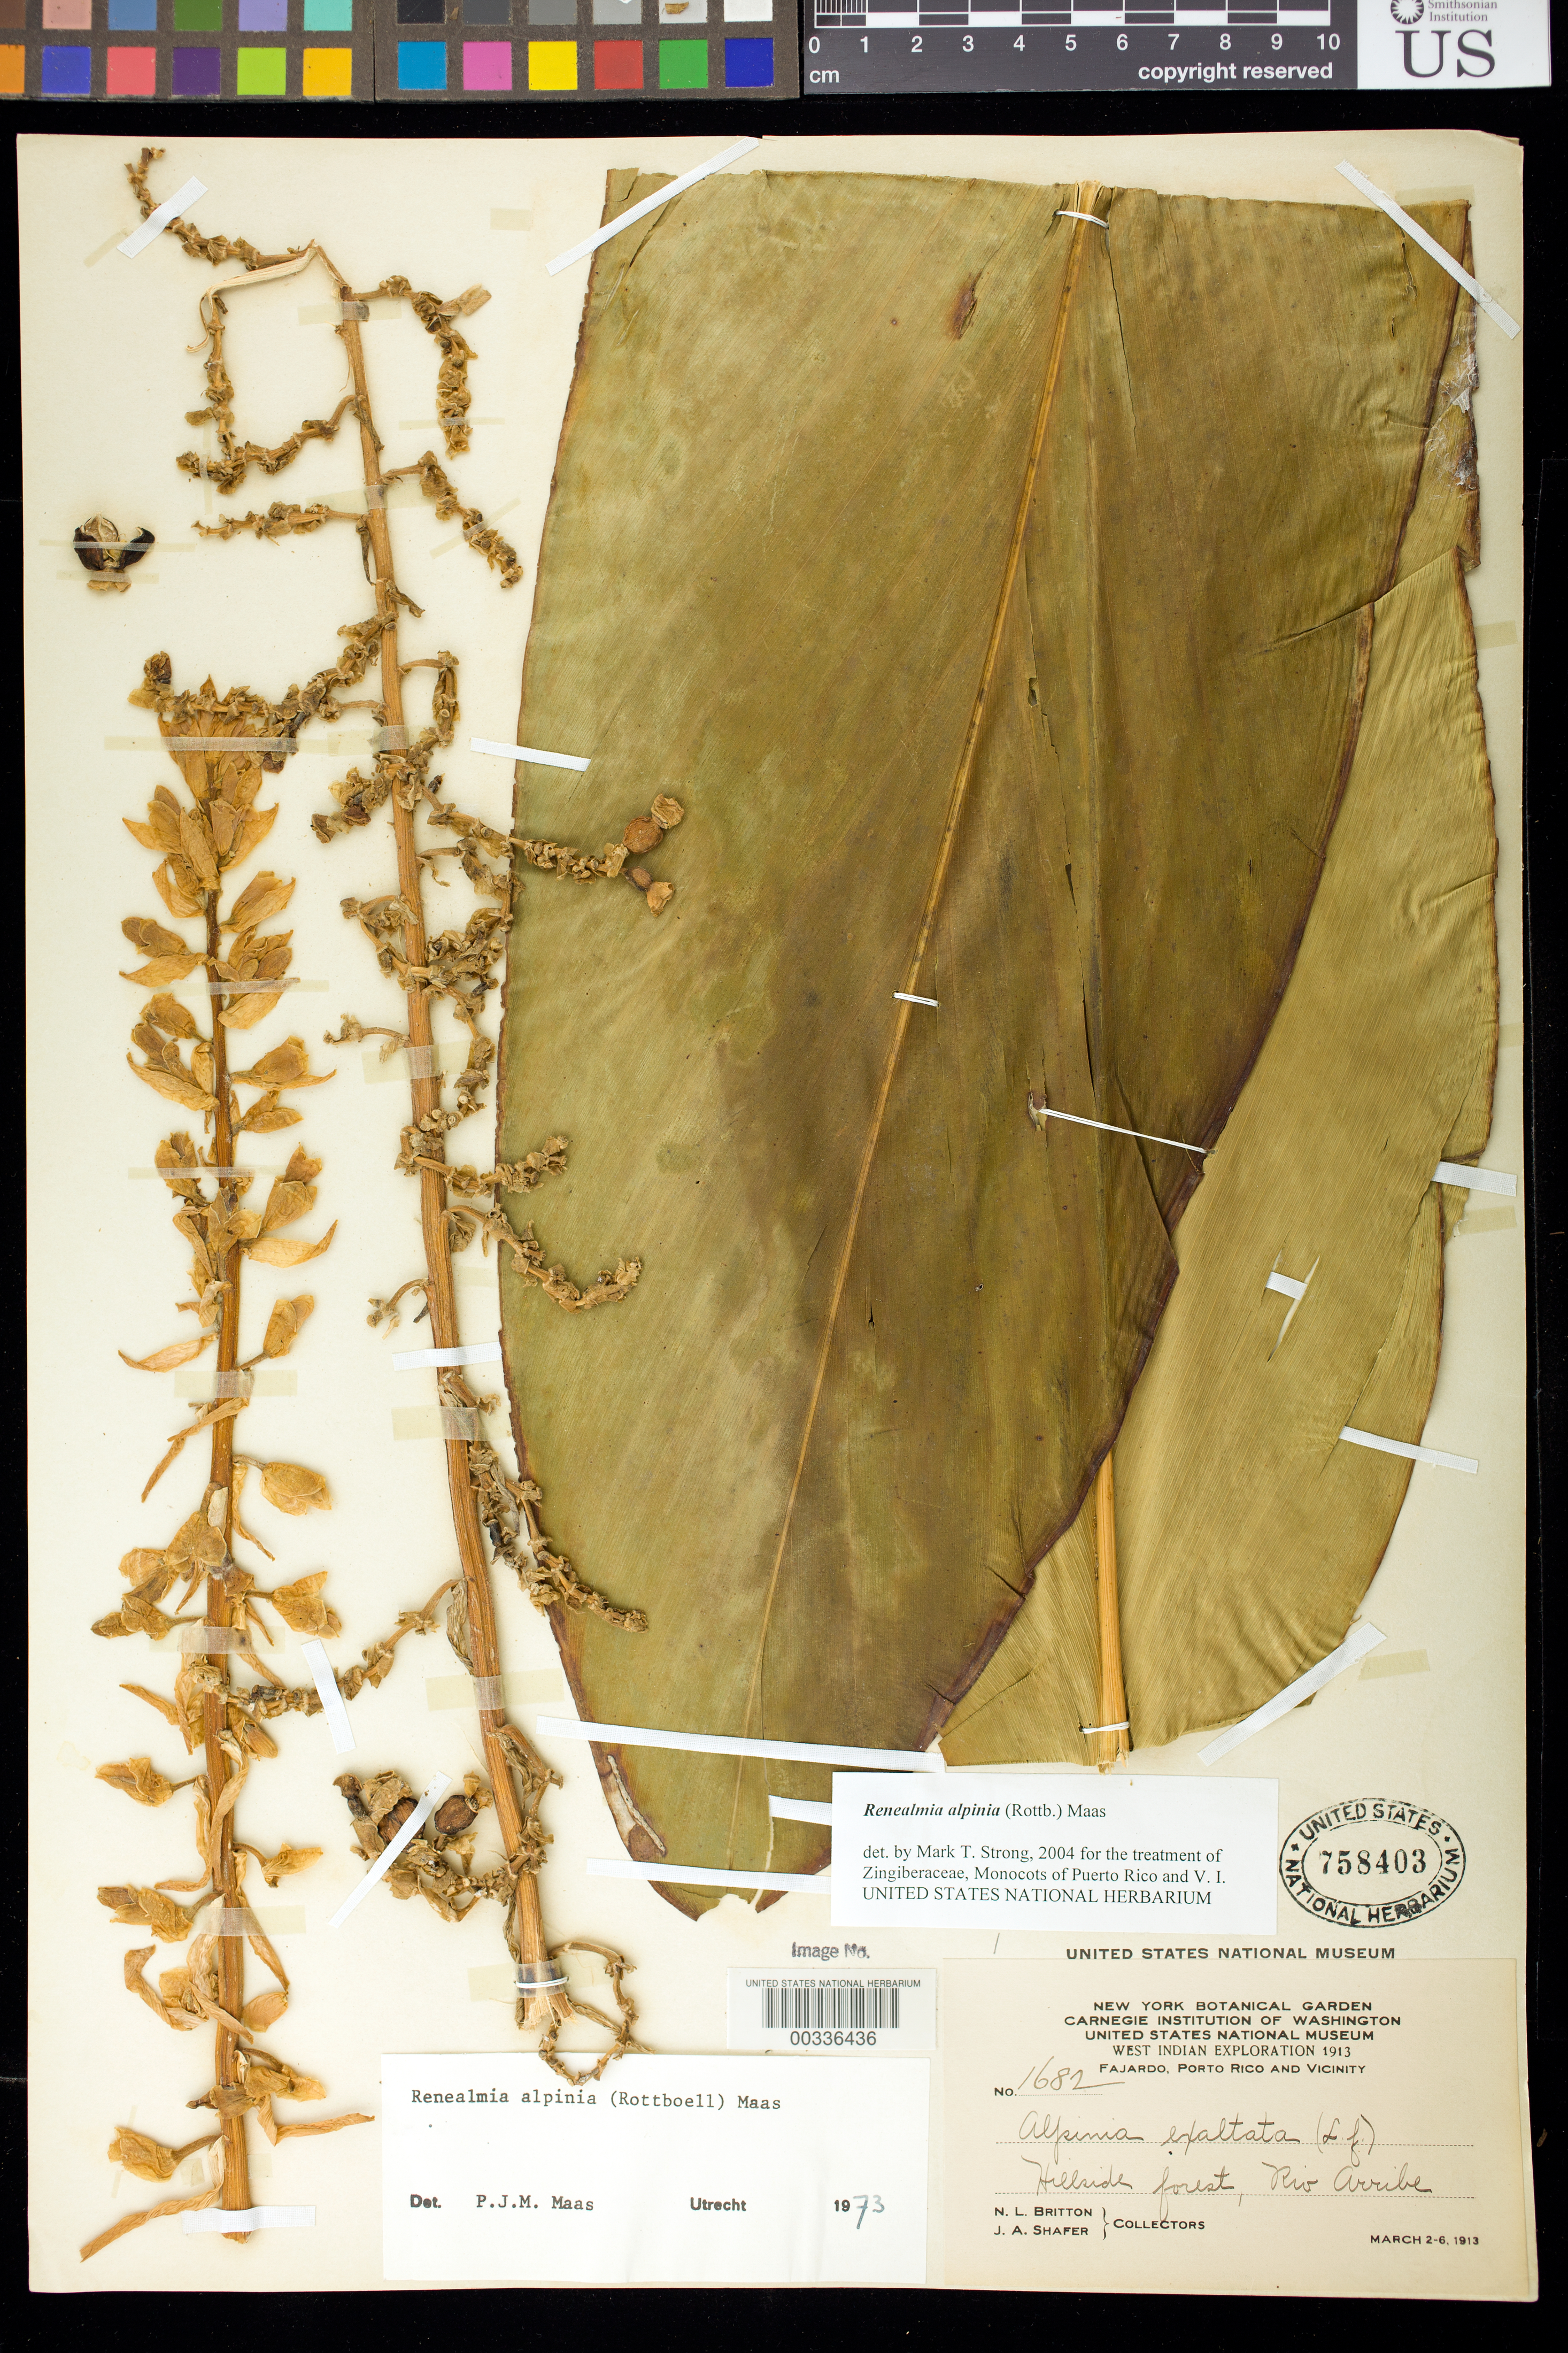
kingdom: Plantae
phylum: Tracheophyta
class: Liliopsida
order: Zingiberales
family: Zingiberaceae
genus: Renealmia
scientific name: Renealmia alpinia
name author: (Rottb.) Maas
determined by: Maas, Paul J. M.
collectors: N. Britton & J. A. Shafer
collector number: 1682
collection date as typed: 02 Mar 1913 to 06 Mar 1913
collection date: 1913-03-02/1913-03-06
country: Puerto Rico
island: Greater Antilles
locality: Fajardo, Rio Arriba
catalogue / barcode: US 758403